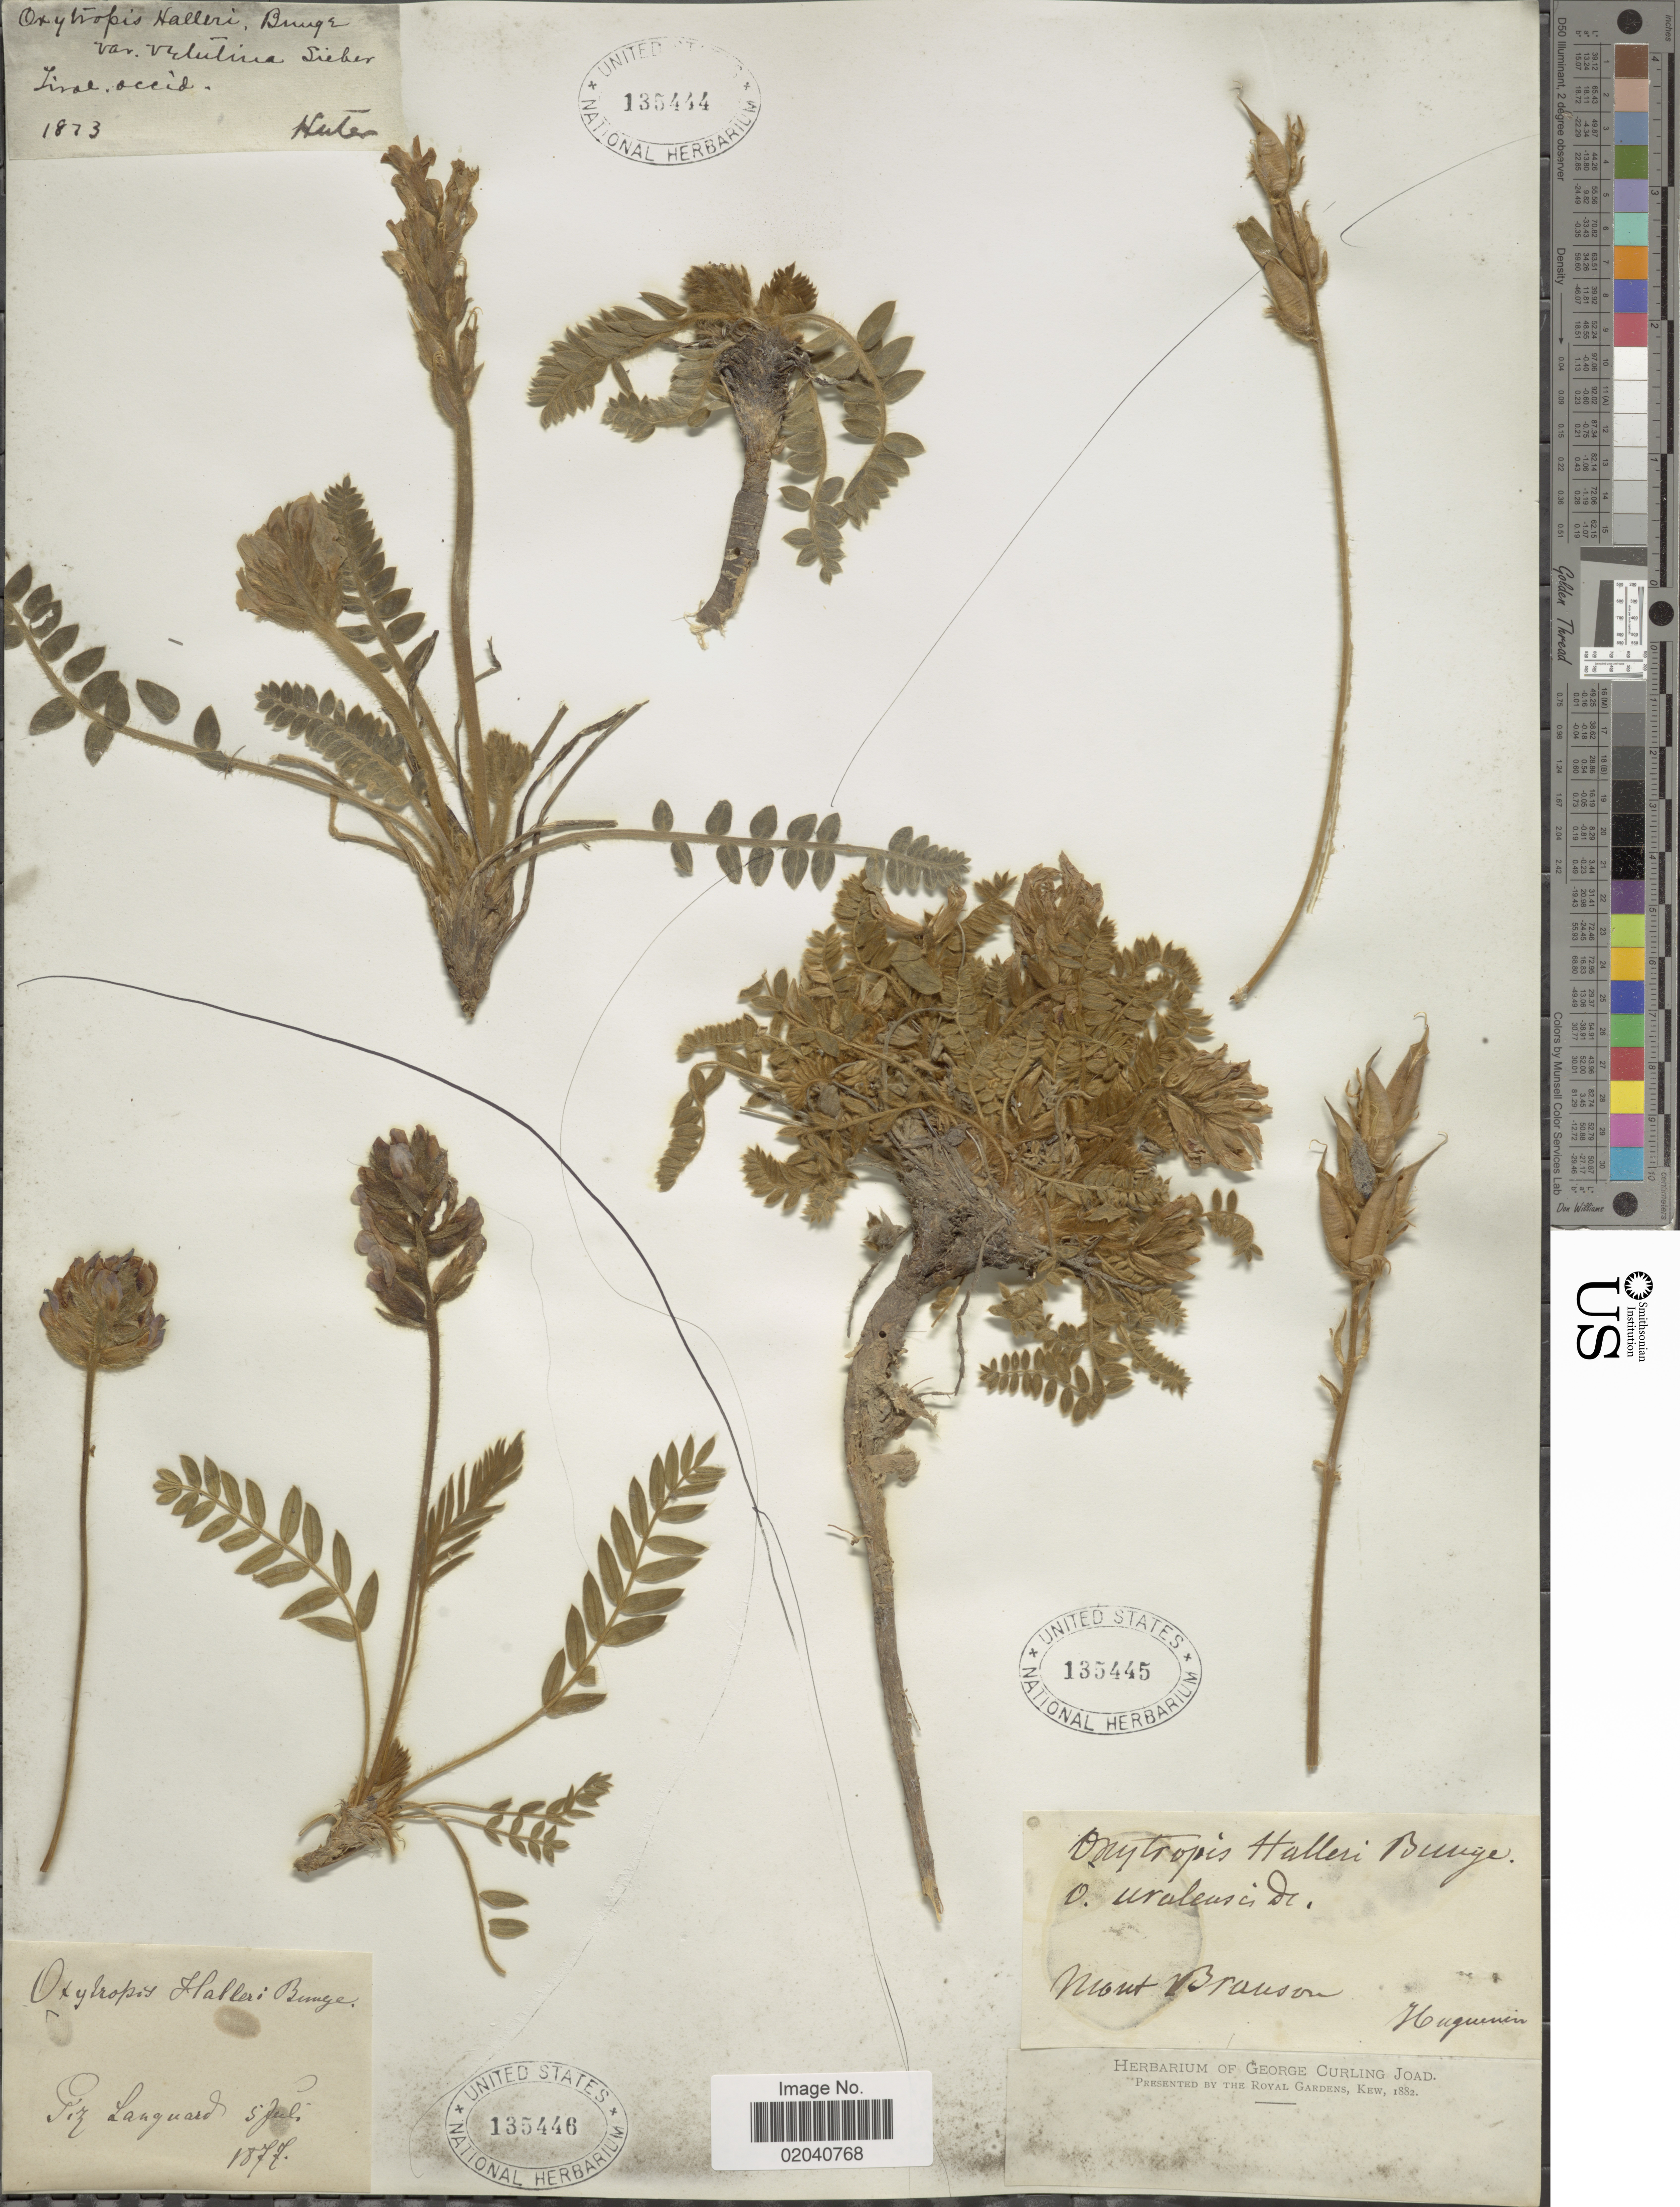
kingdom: Plantae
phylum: Tracheophyta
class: Magnoliopsida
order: Fabales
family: Fabaceae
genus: Oxytropis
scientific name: Oxytropis halleri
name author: Koch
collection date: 1877-07-05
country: Switzerland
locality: Piz Languard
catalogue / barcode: US 135446-3